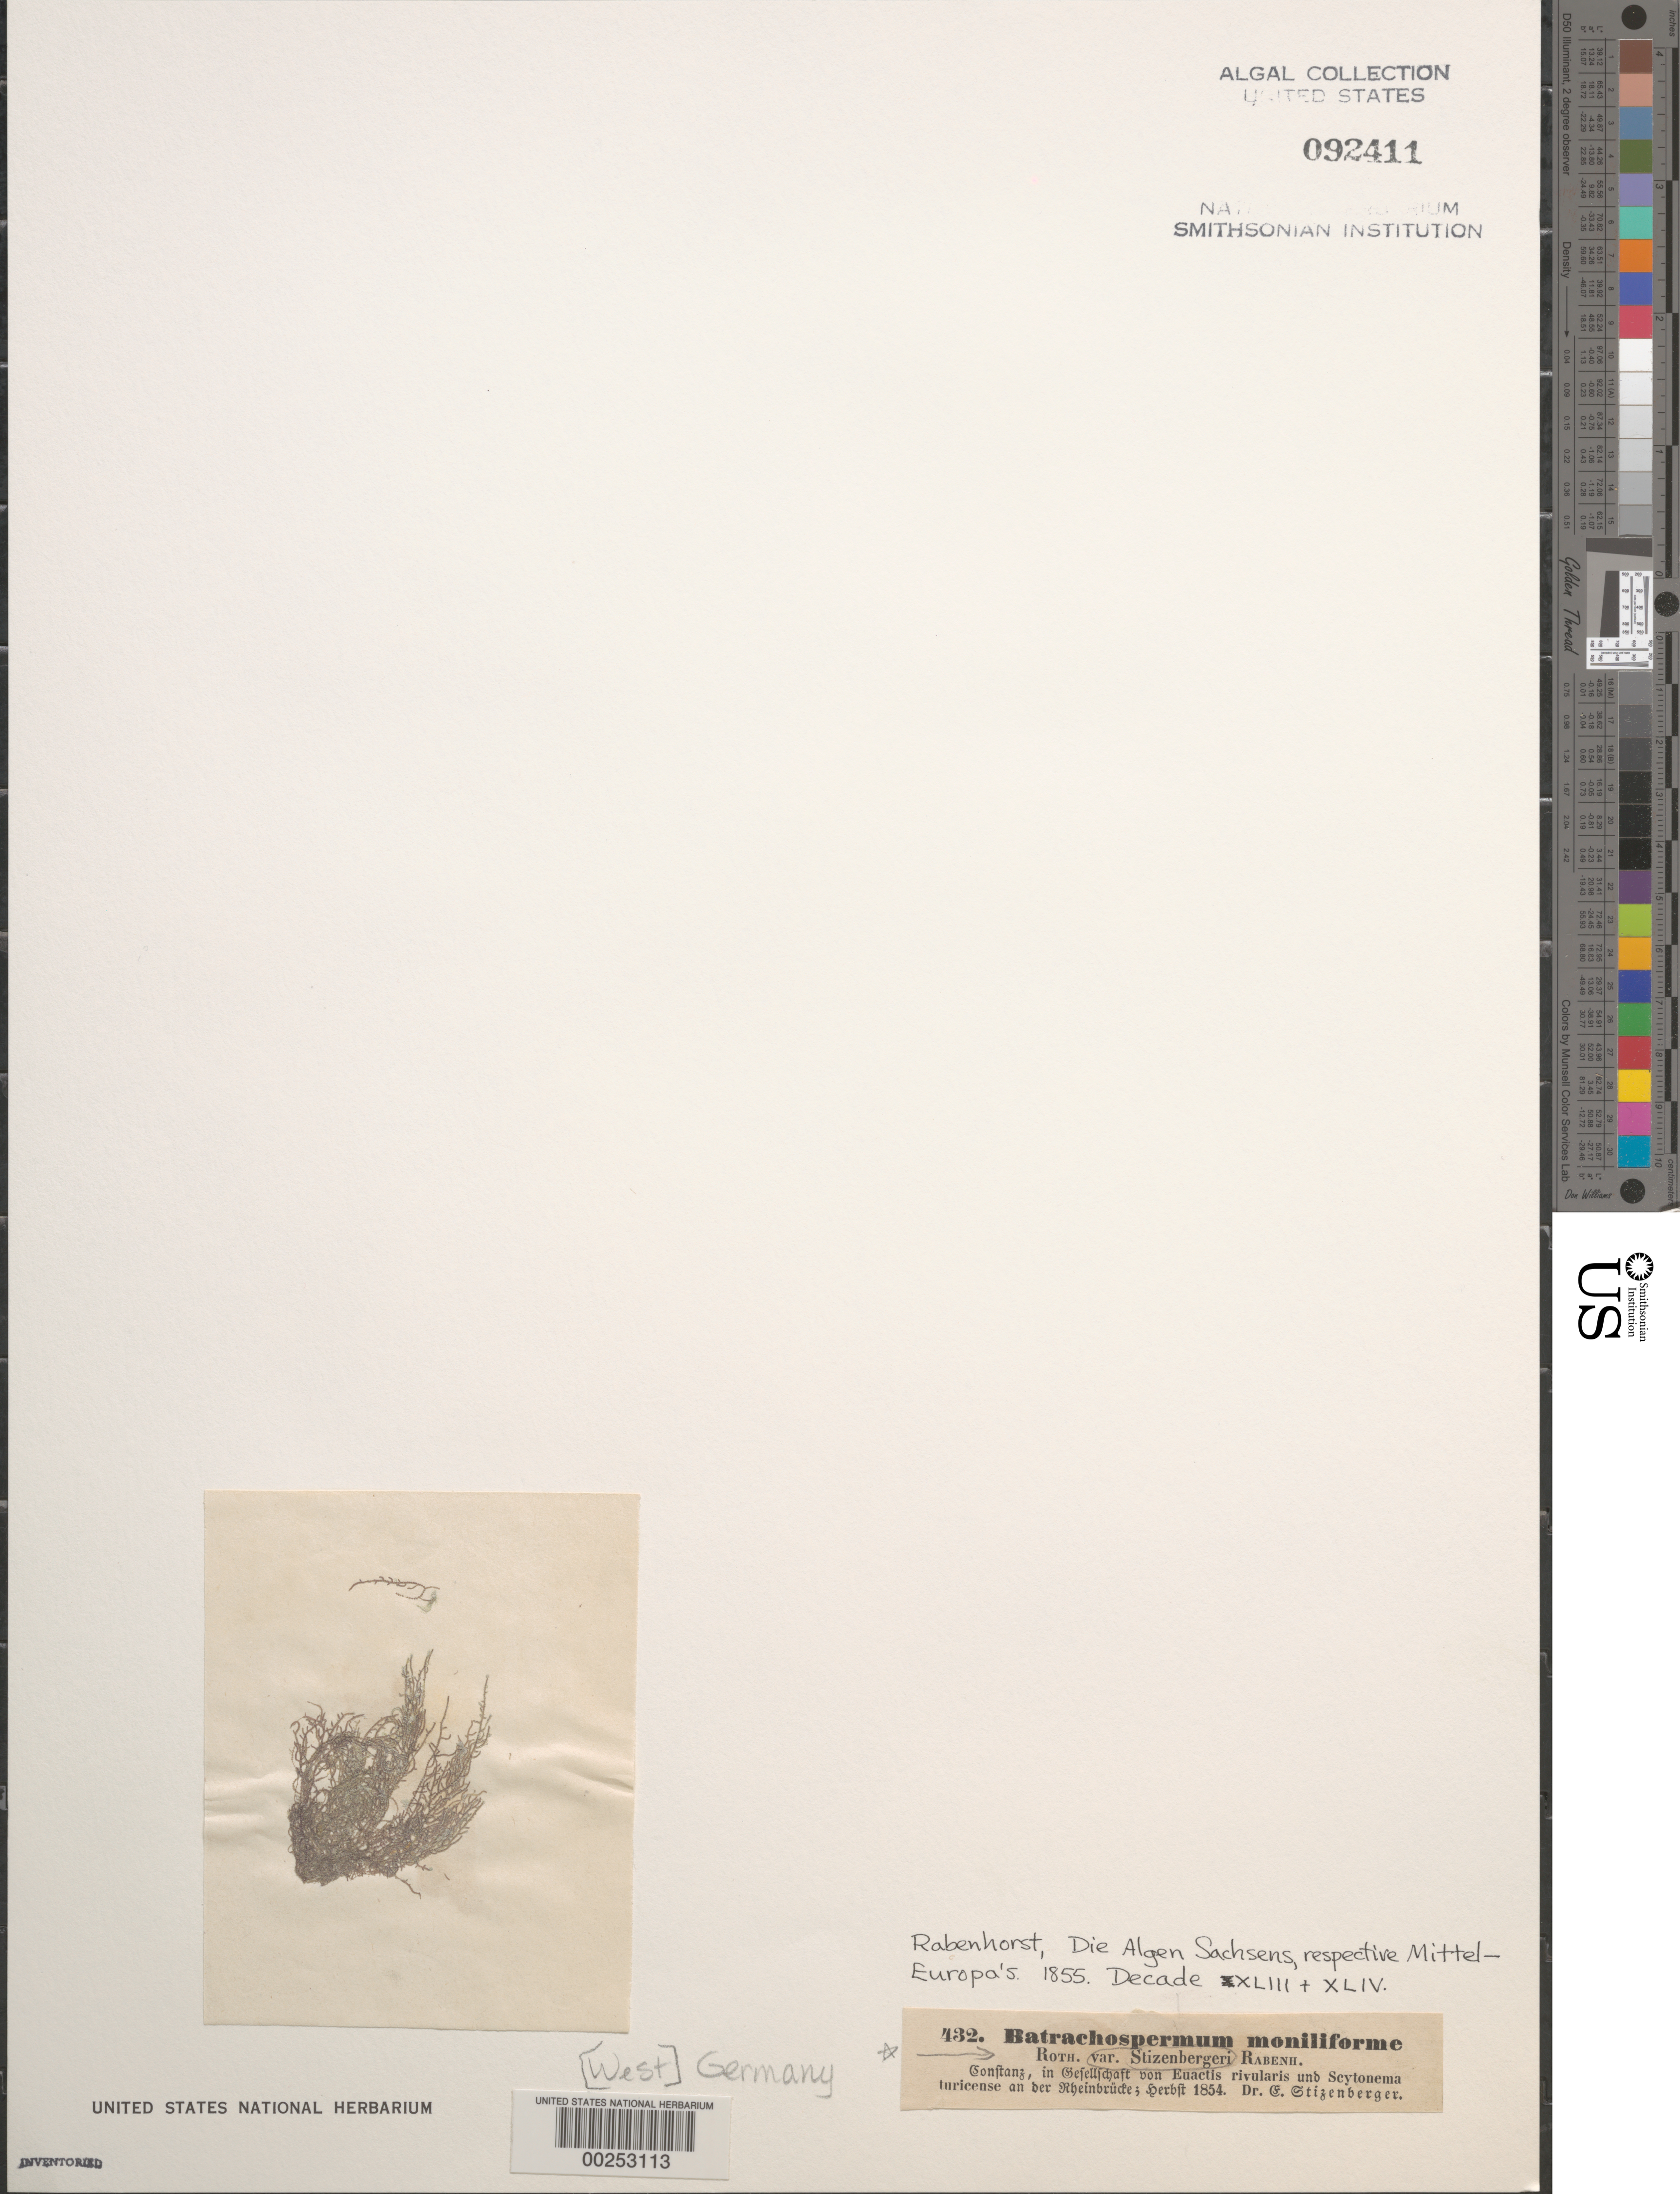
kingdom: Plantae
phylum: Rhodophyta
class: Florideophyceae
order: Batrachospermales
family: Batrachospermaceae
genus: Batrachospermum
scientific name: Batrachospermum gelatinosum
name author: (L.) DC.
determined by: Algae name updating Project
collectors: E. Stizenberger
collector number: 432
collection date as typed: Fal 1854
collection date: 1854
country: Germany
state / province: Baden-wurttemberg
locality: Konstanz (constanz)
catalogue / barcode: US 92411